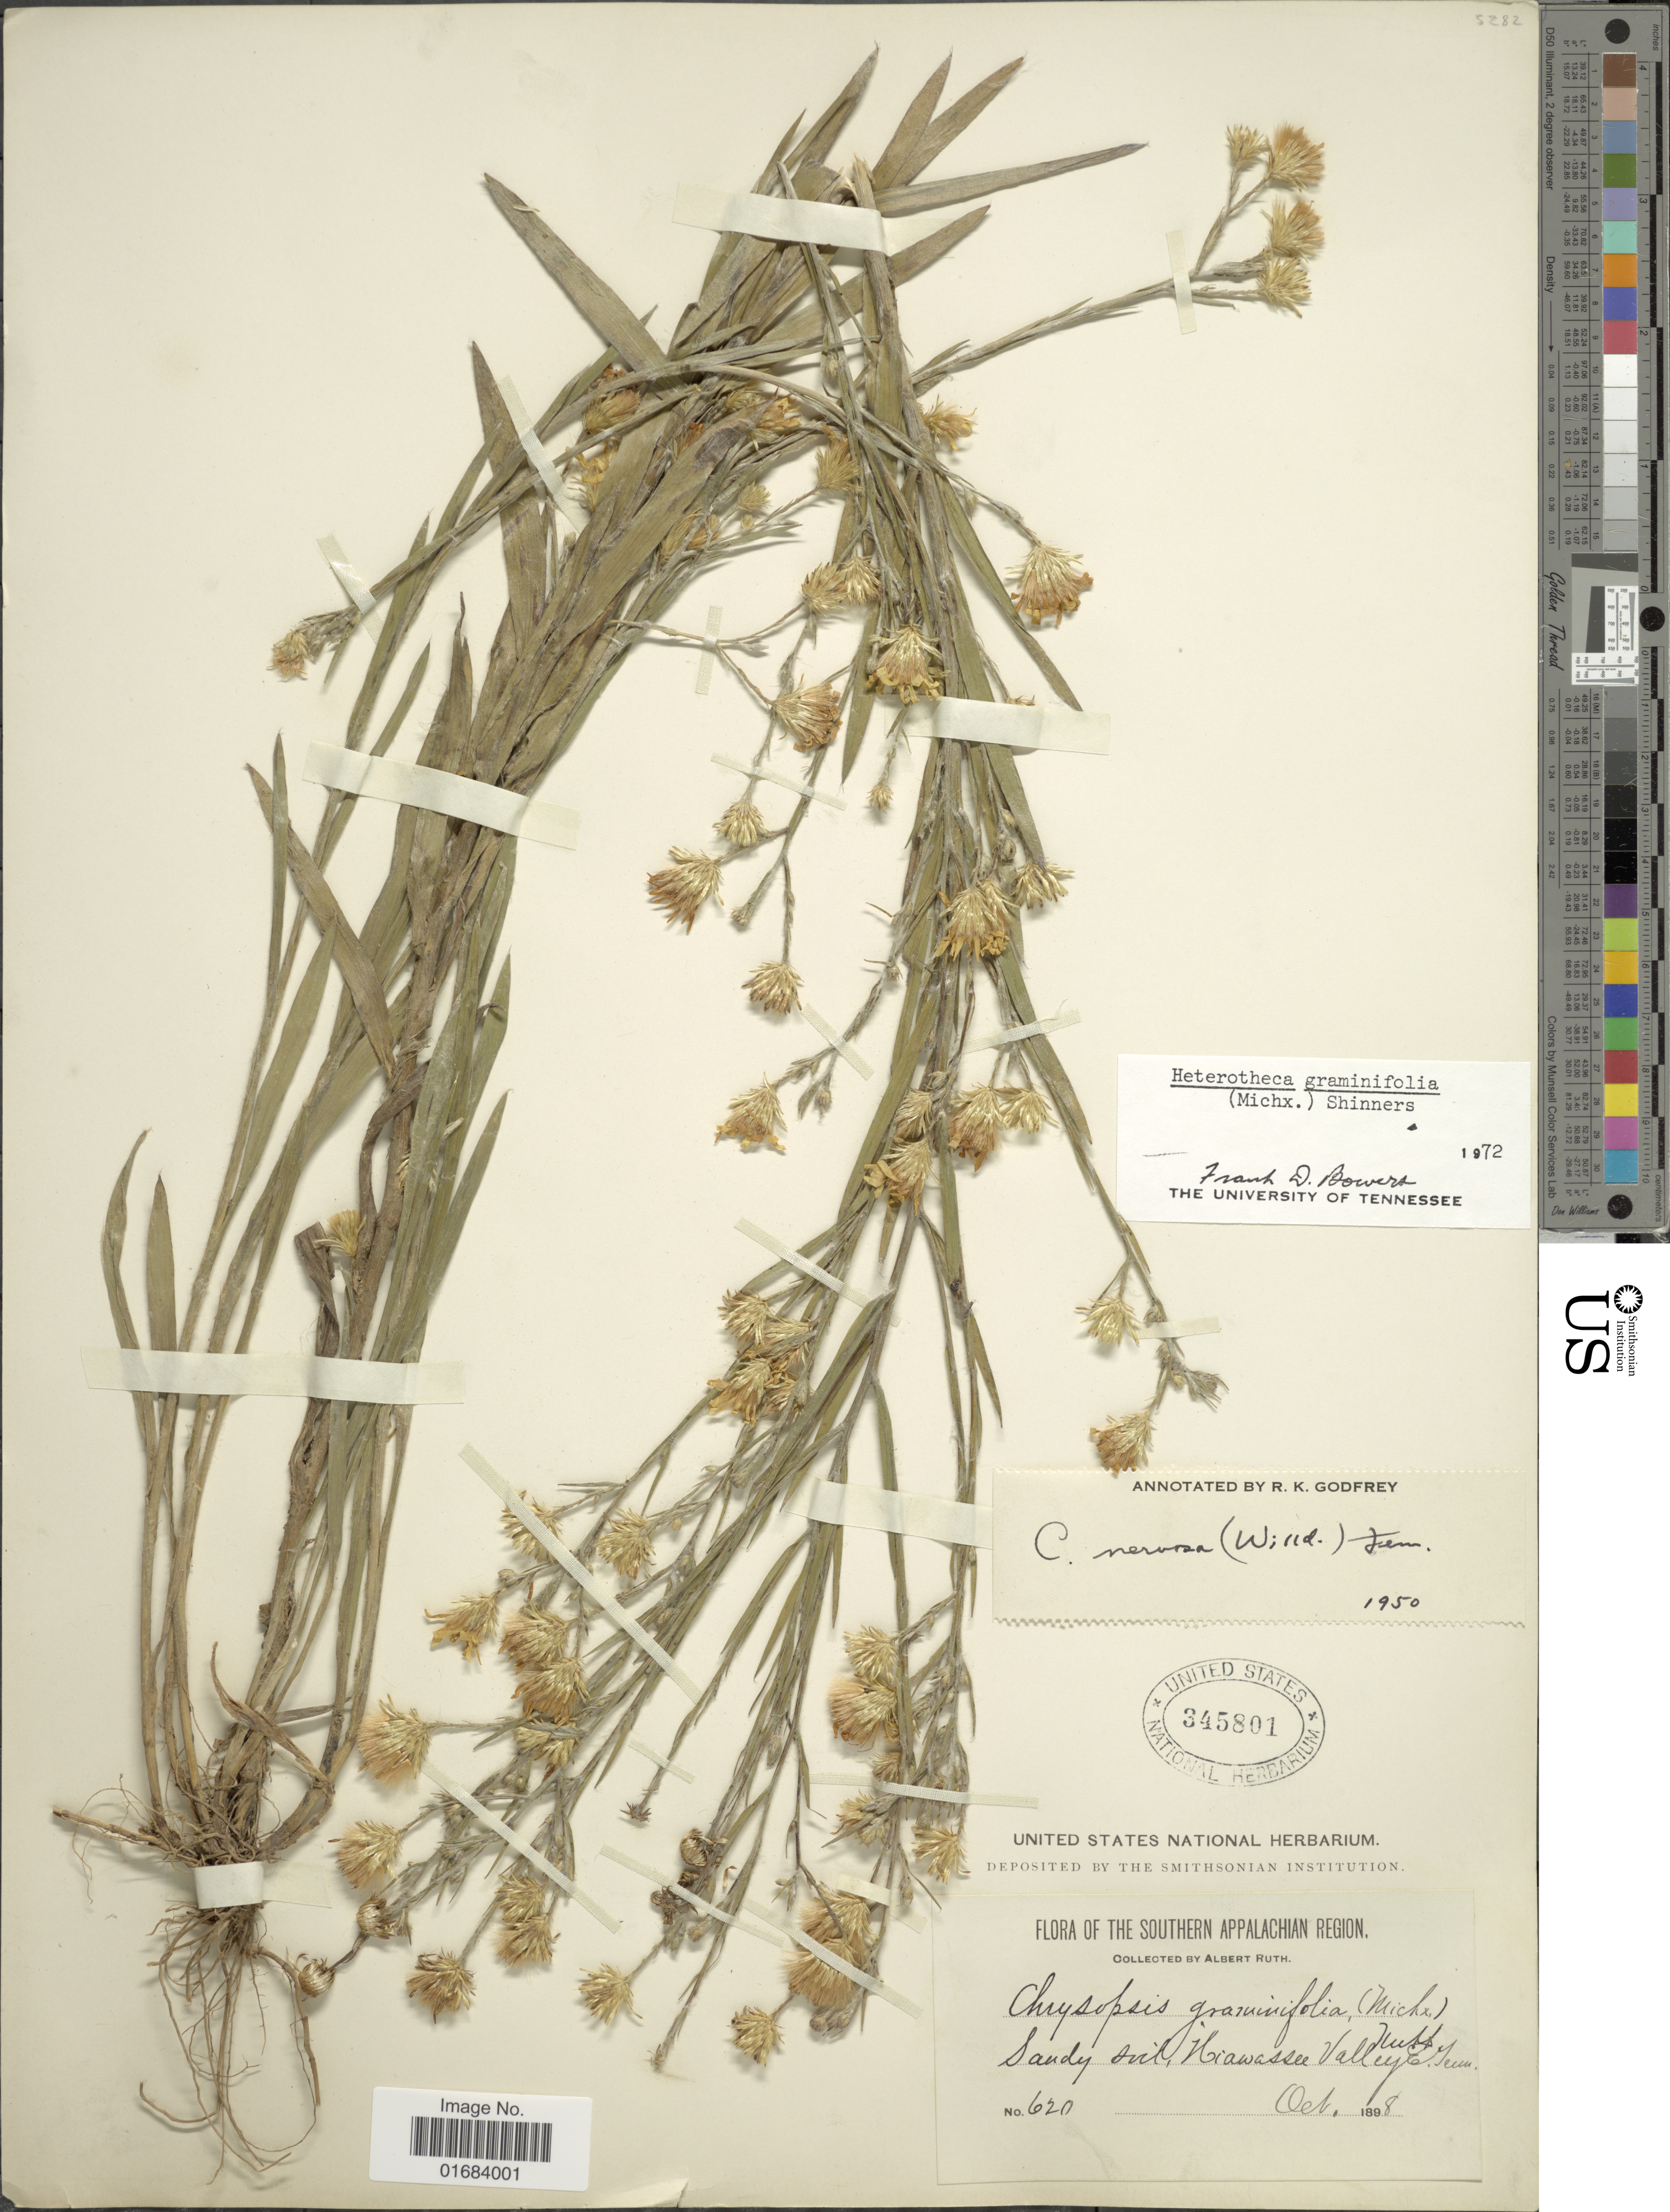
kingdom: Plantae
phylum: Tracheophyta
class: Magnoliopsida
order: Asterales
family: Asteraceae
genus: Pityopsis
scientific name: Pityopsis graminifolia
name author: (Michx.) Nutt.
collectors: A. Ruth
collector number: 620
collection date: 1898-10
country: United States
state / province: Tennessee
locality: Hiawassee Valley, E. Tenn. Southern Appalachian Region.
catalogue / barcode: US 345801